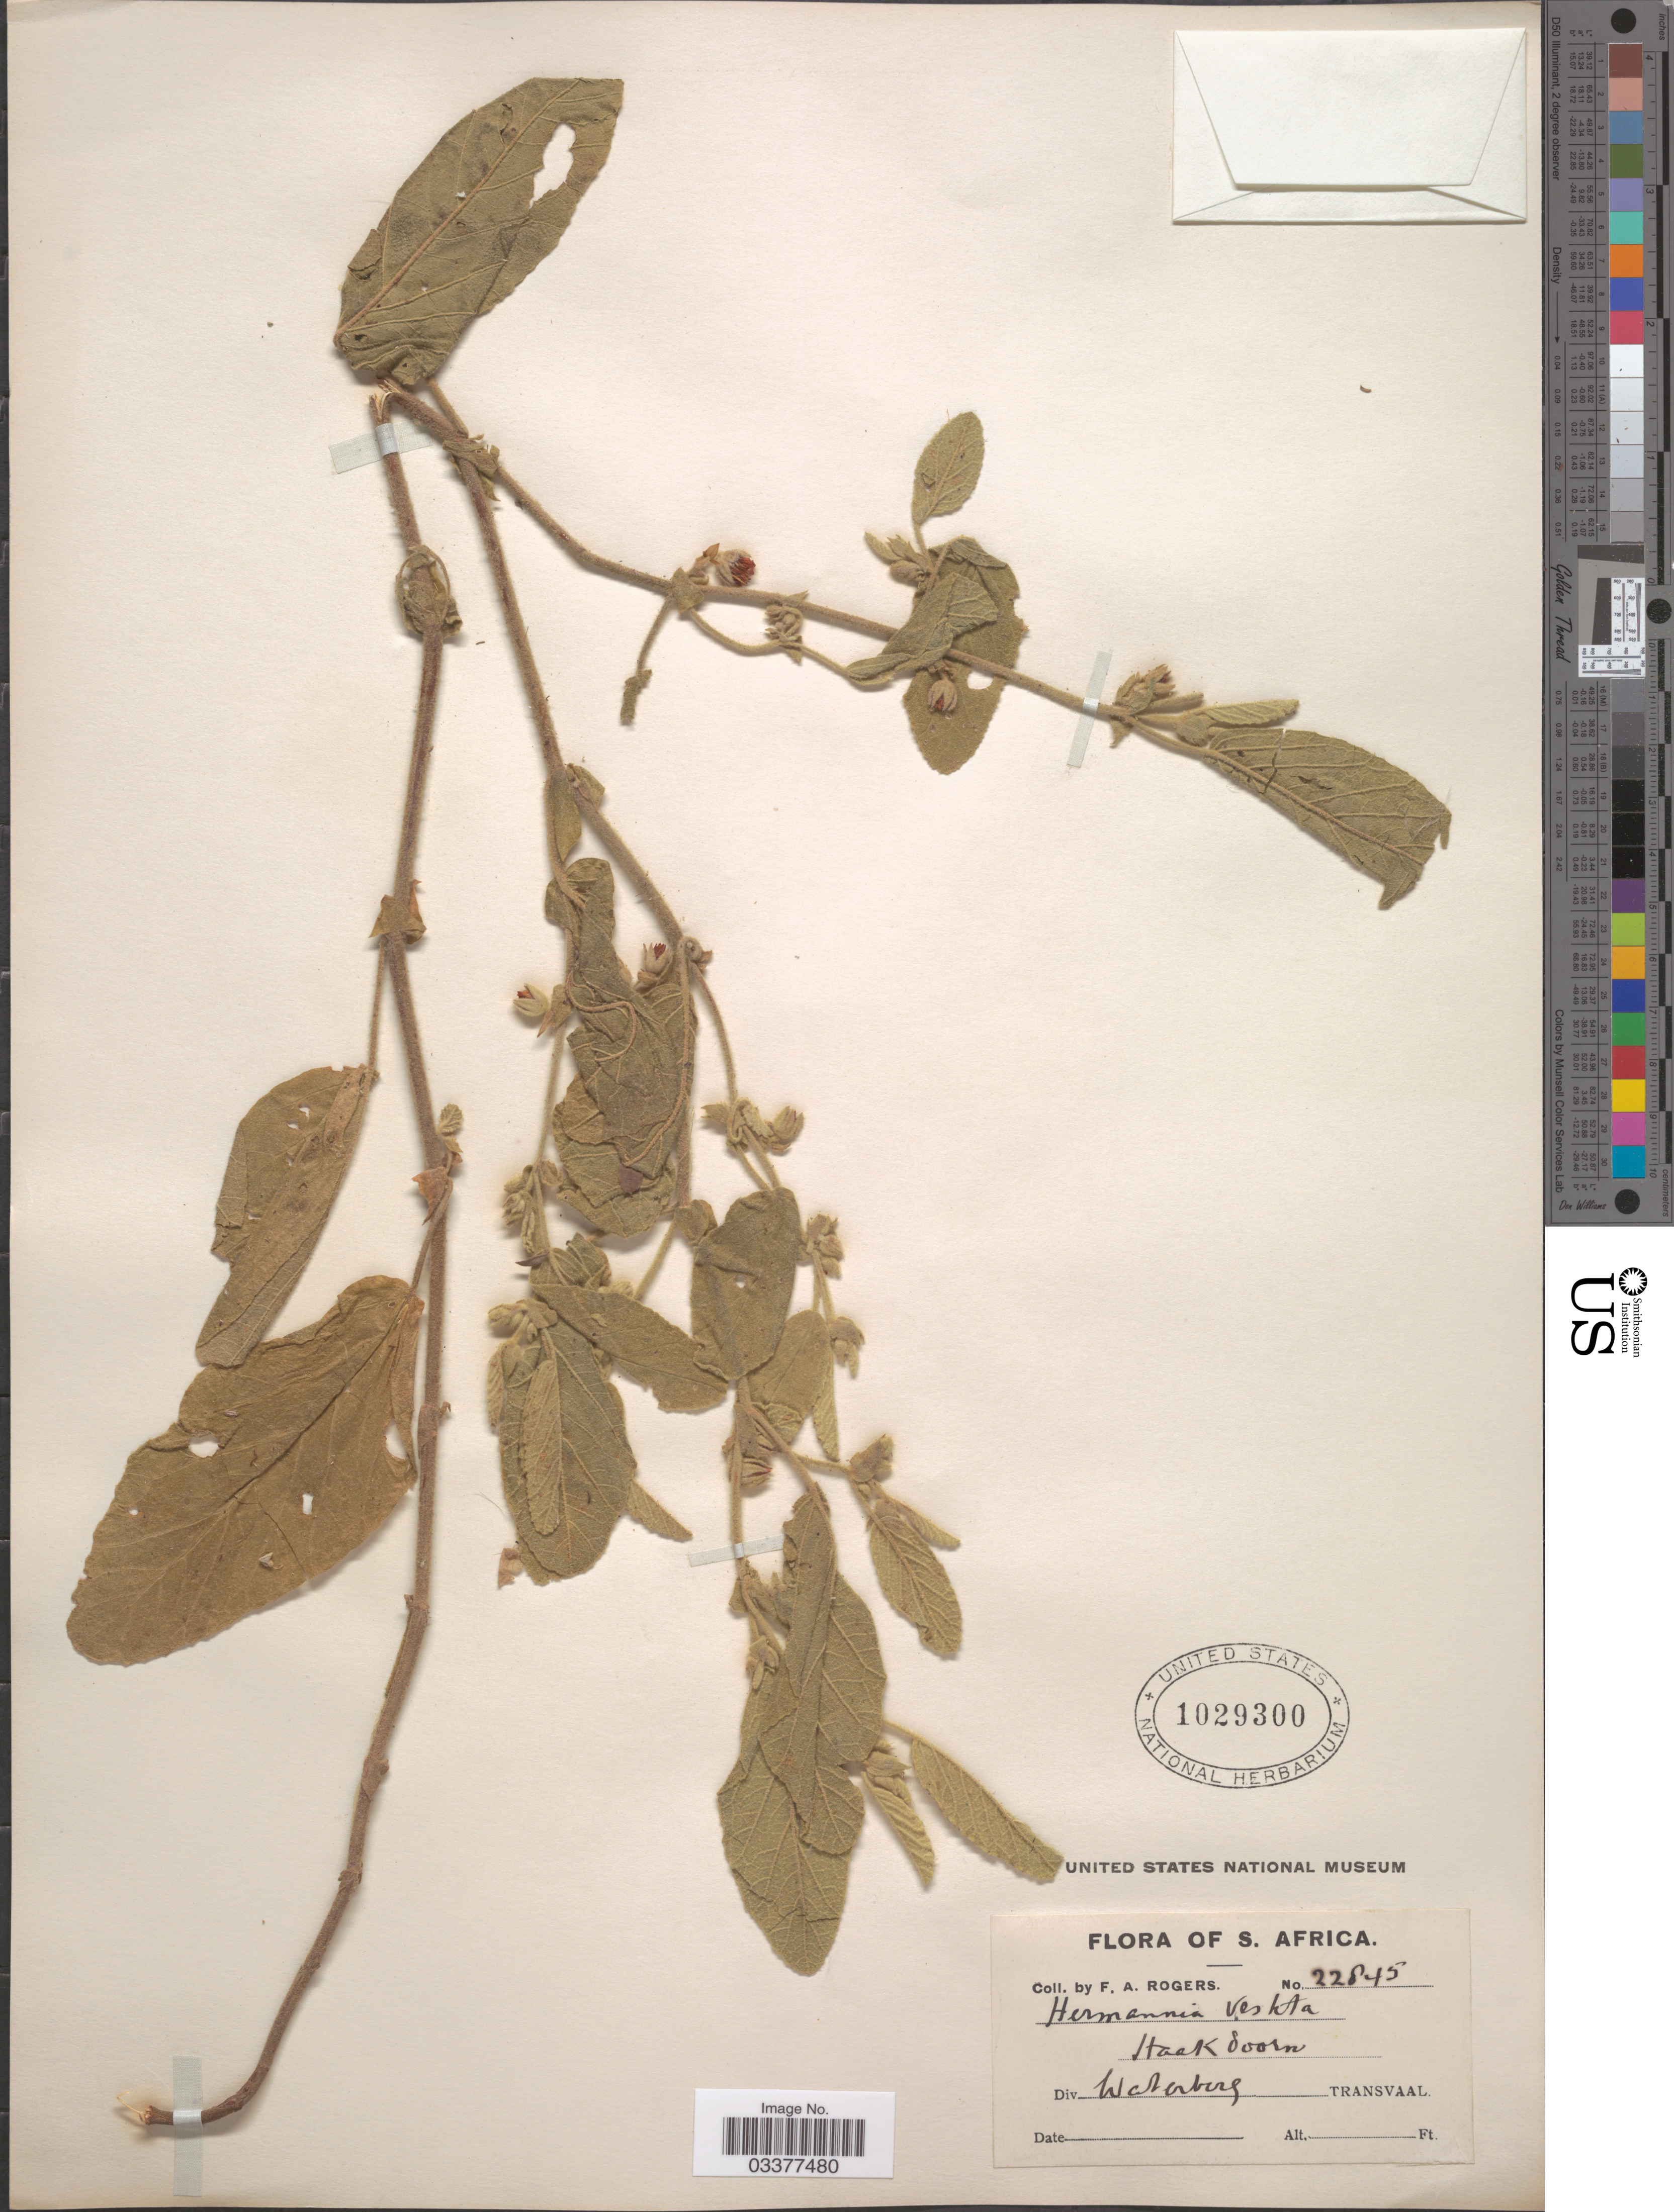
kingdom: Plantae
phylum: Tracheophyta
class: Magnoliopsida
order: Malvales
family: Malvaceae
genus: Hermannia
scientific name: Hermannia vestita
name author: Thunb.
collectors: F. A. Rogers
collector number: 22845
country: South Africa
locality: S. Africa. Div. Waterberg. Transvaal.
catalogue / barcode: US 1029300